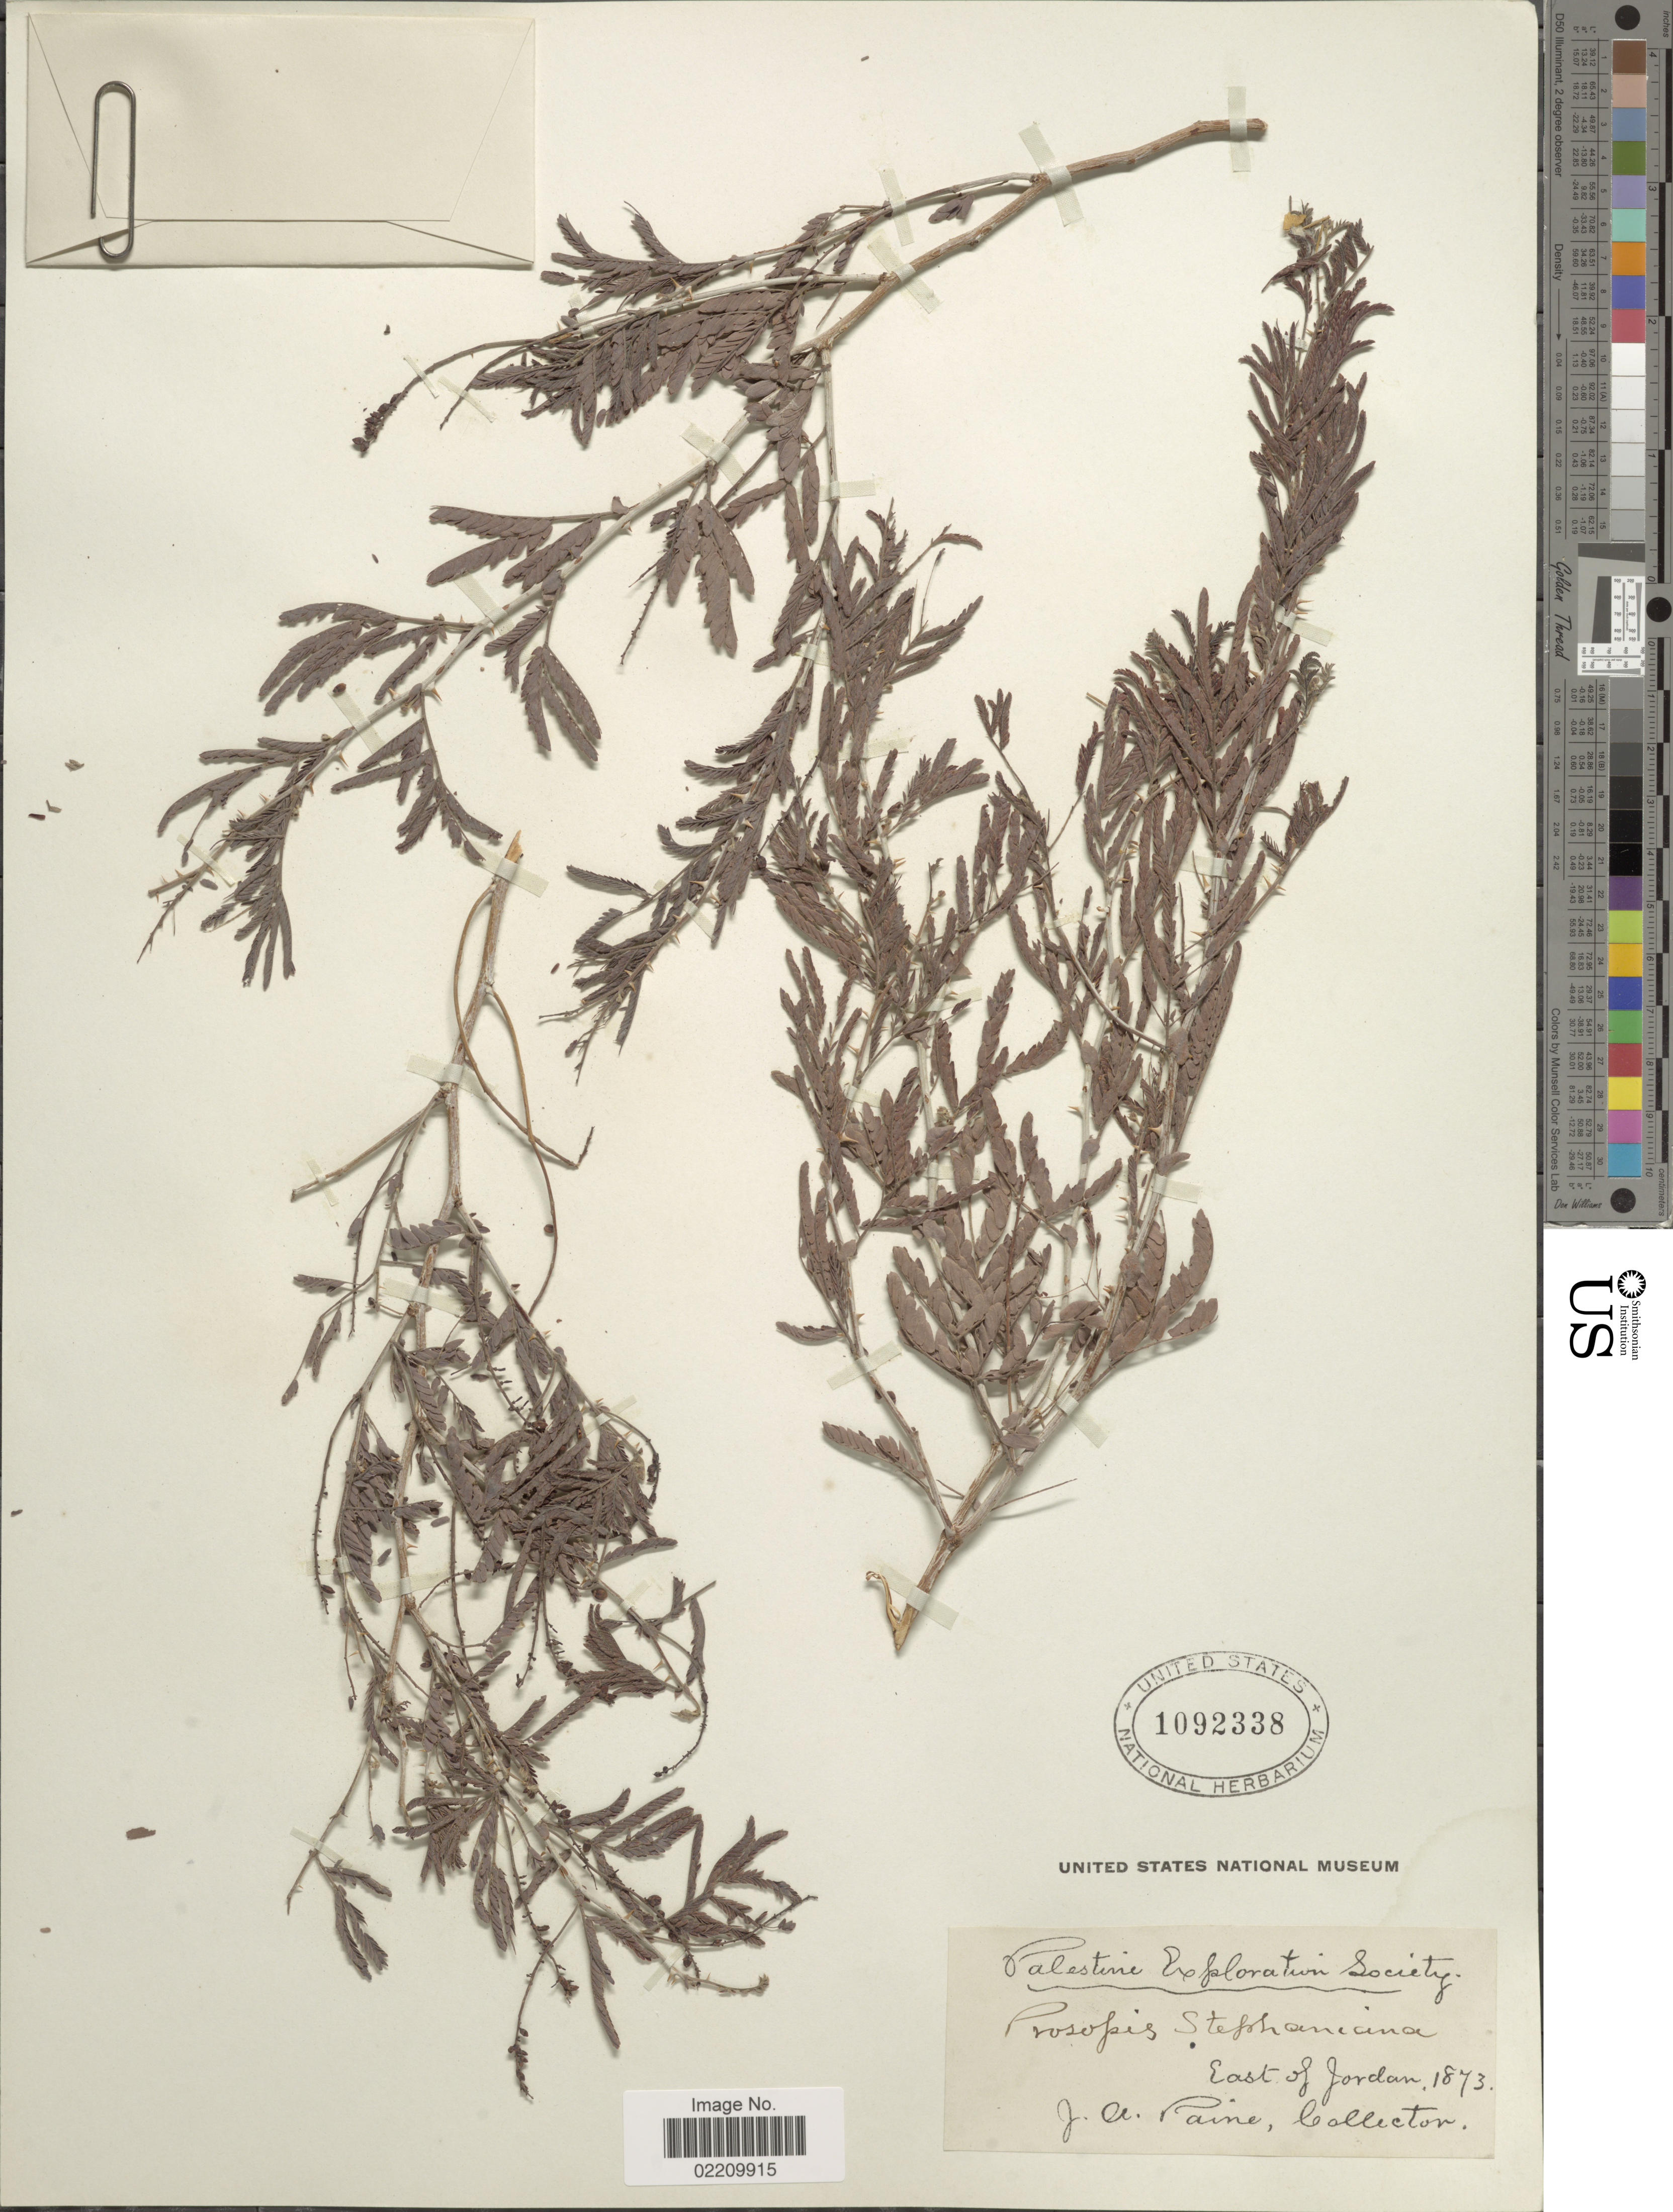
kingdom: Plantae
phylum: Tracheophyta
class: Magnoliopsida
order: Fabales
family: Fabaceae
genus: Prosopis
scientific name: Prosopis farcta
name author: (Banks & Sol.) J.F. Macbr.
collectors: J. A. Paine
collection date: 1873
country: Jordan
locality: East of Jordan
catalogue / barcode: US 1092338